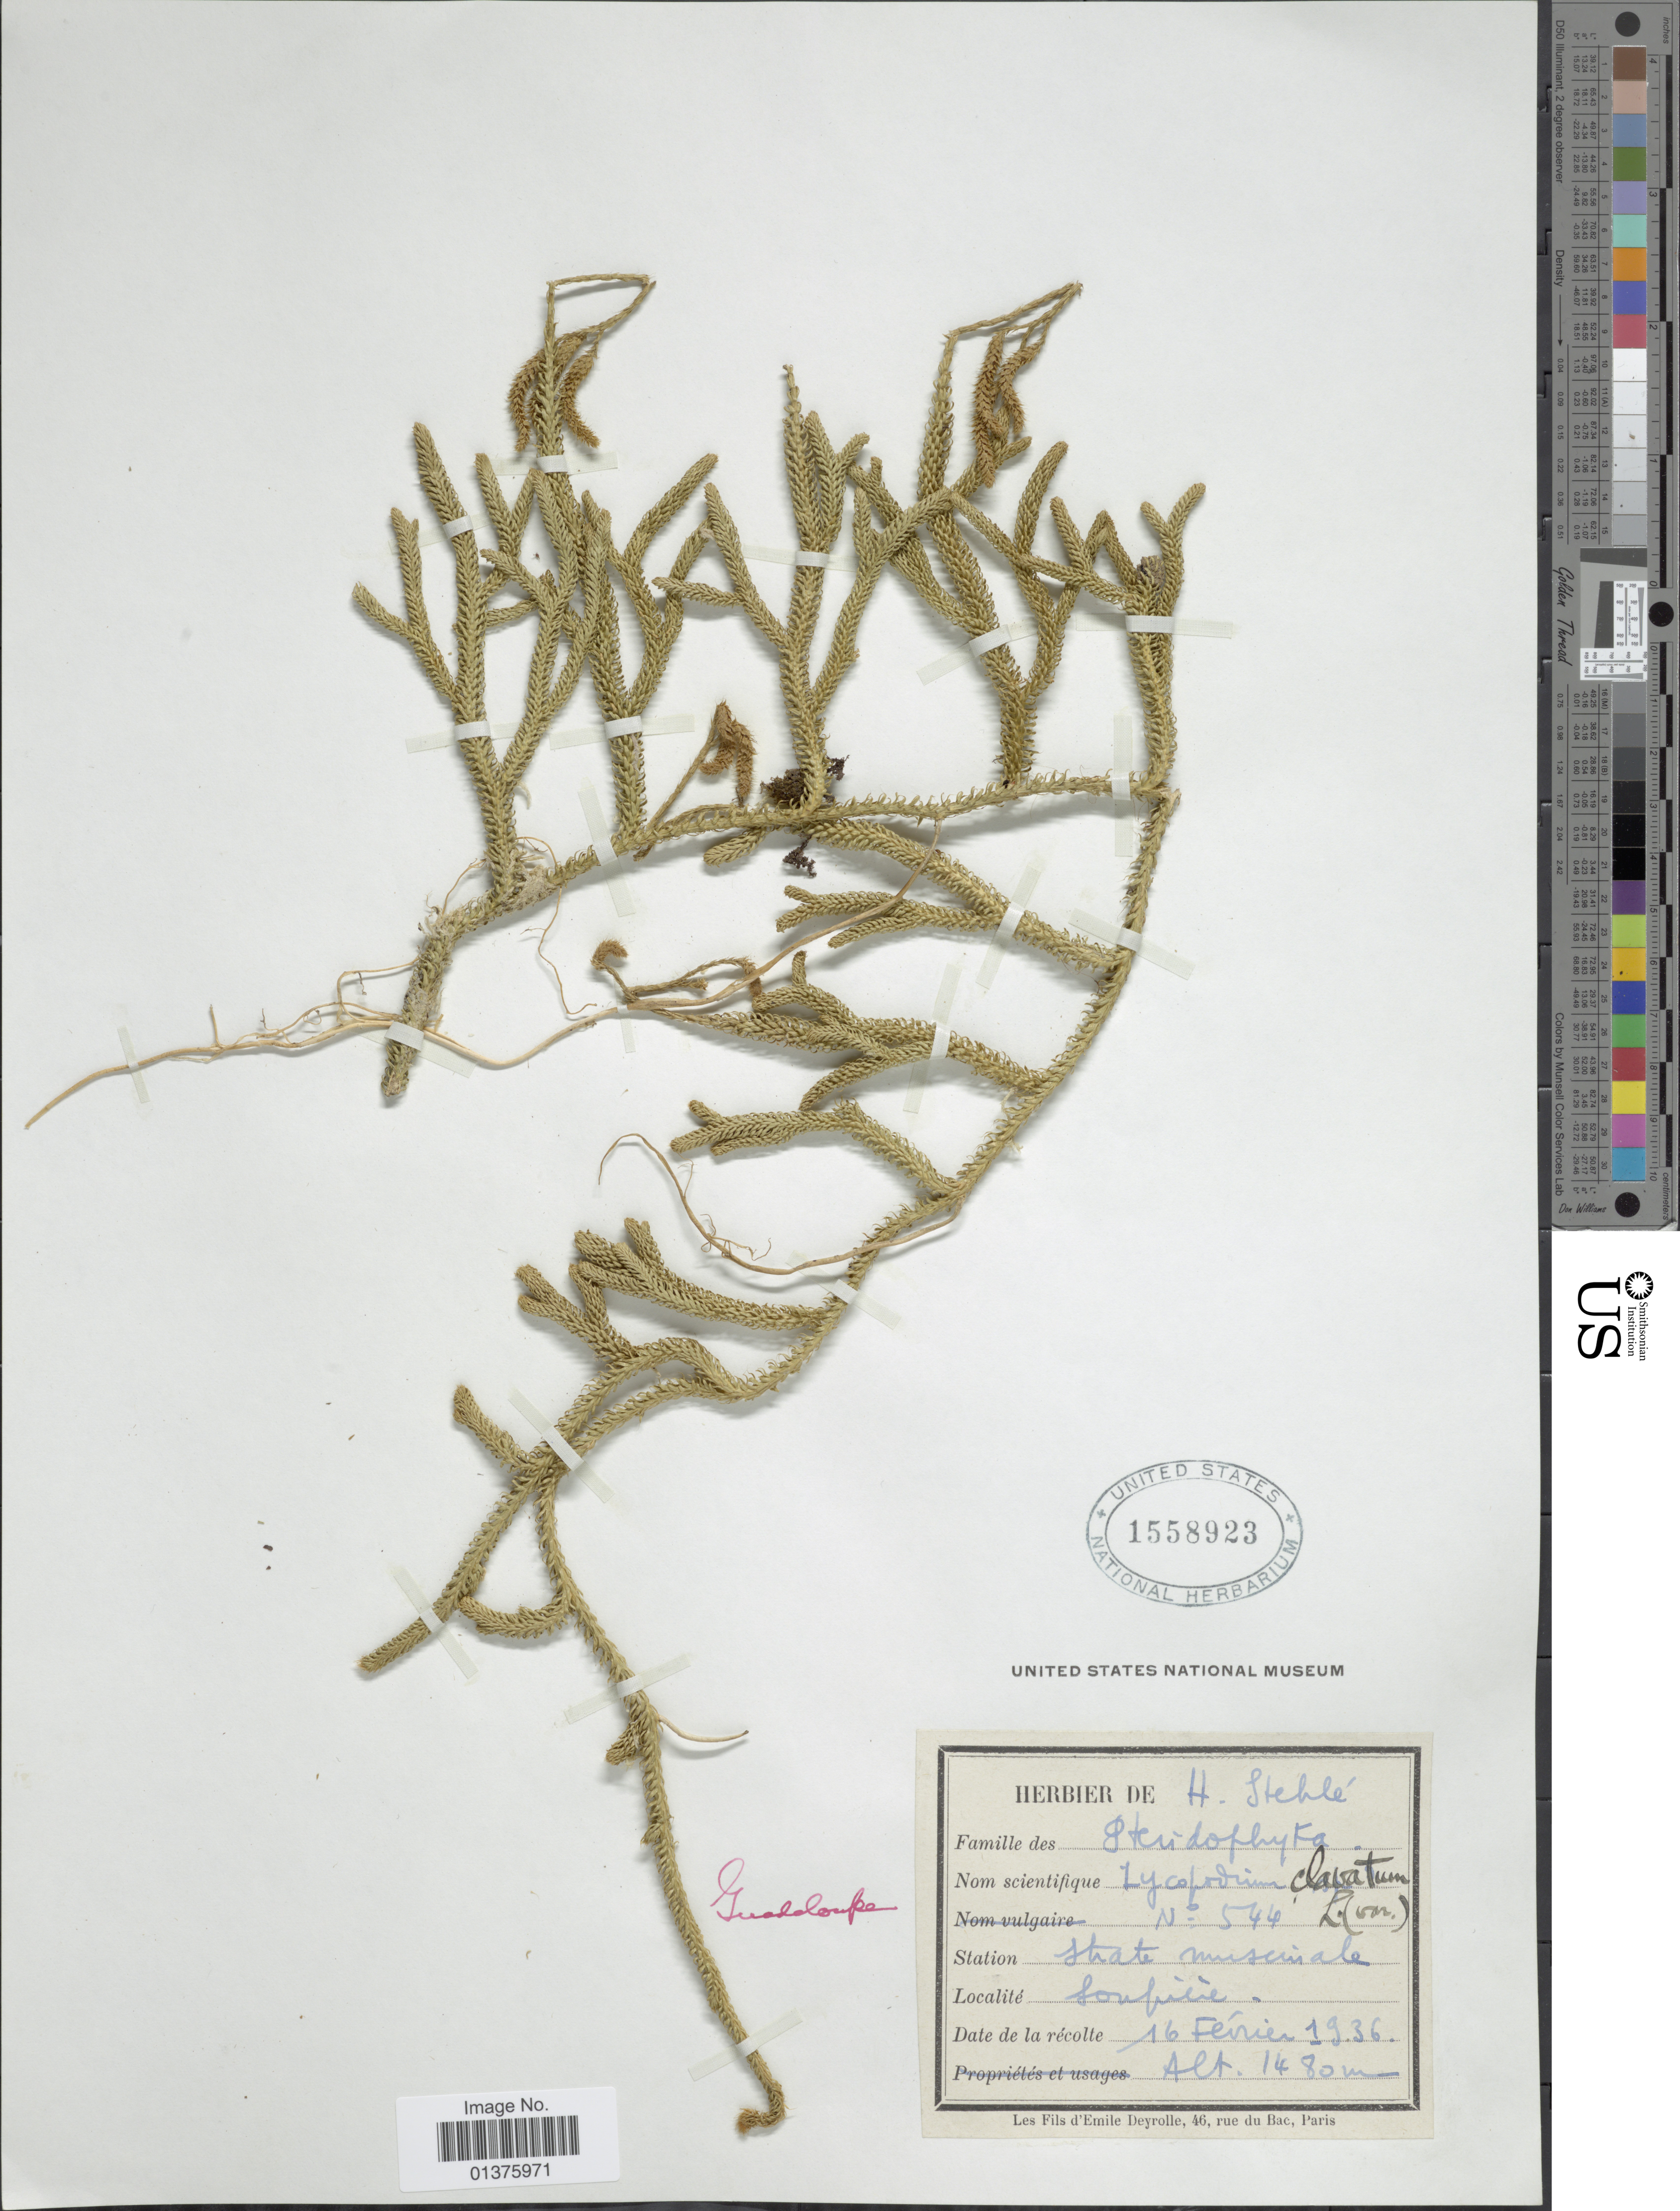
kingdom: Plantae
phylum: Tracheophyta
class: Lycopodiopsida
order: Lycopodiales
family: Lycopodiaceae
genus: Lycopodium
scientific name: Lycopodium clavatum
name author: L.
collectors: H. Stehlé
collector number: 544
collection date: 1936-02-16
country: St. Lucia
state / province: Soufriere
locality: State muscinale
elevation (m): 1480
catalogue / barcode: US 1558923